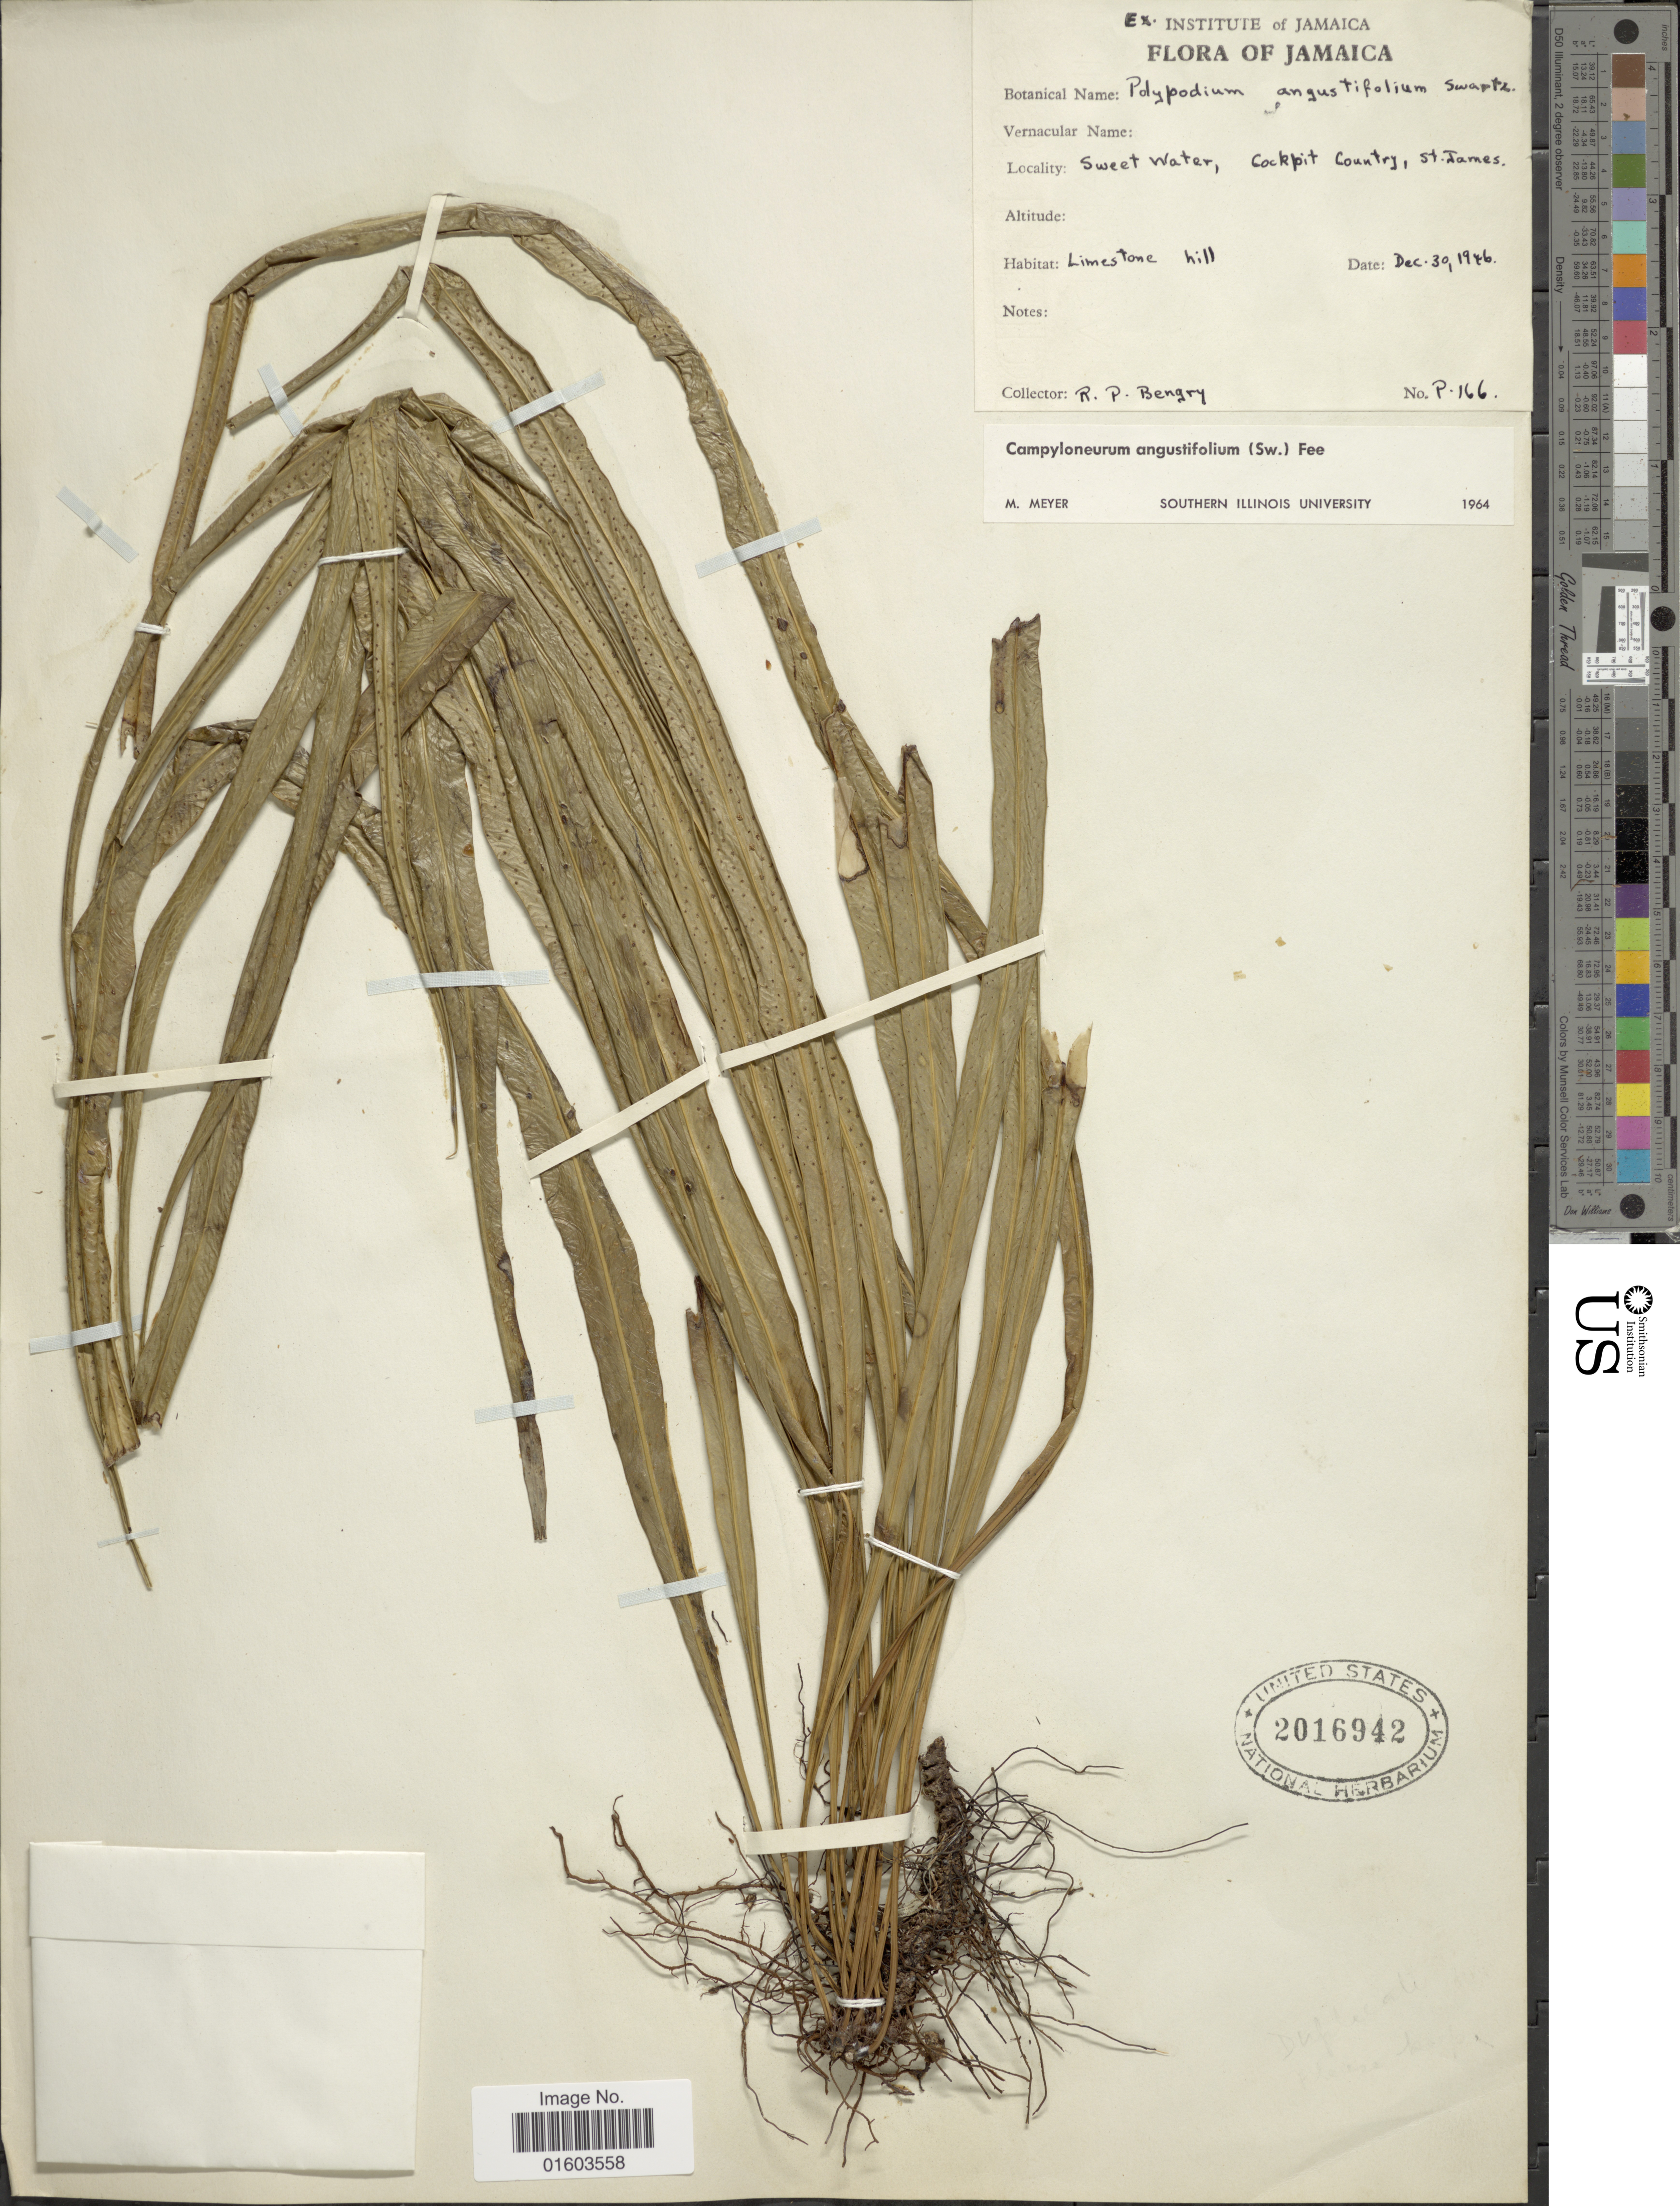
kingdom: Plantae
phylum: Tracheophyta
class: Polypodiopsida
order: Polypodiales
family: Polypodiaceae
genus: Campyloneurum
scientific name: Campyloneurum angustifolium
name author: (Sw.) Fée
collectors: R. Bengry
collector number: P166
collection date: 1946-12-30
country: Jamaica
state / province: Saint James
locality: Sweer water, Cockpit Country, St. James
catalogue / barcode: US 2016942